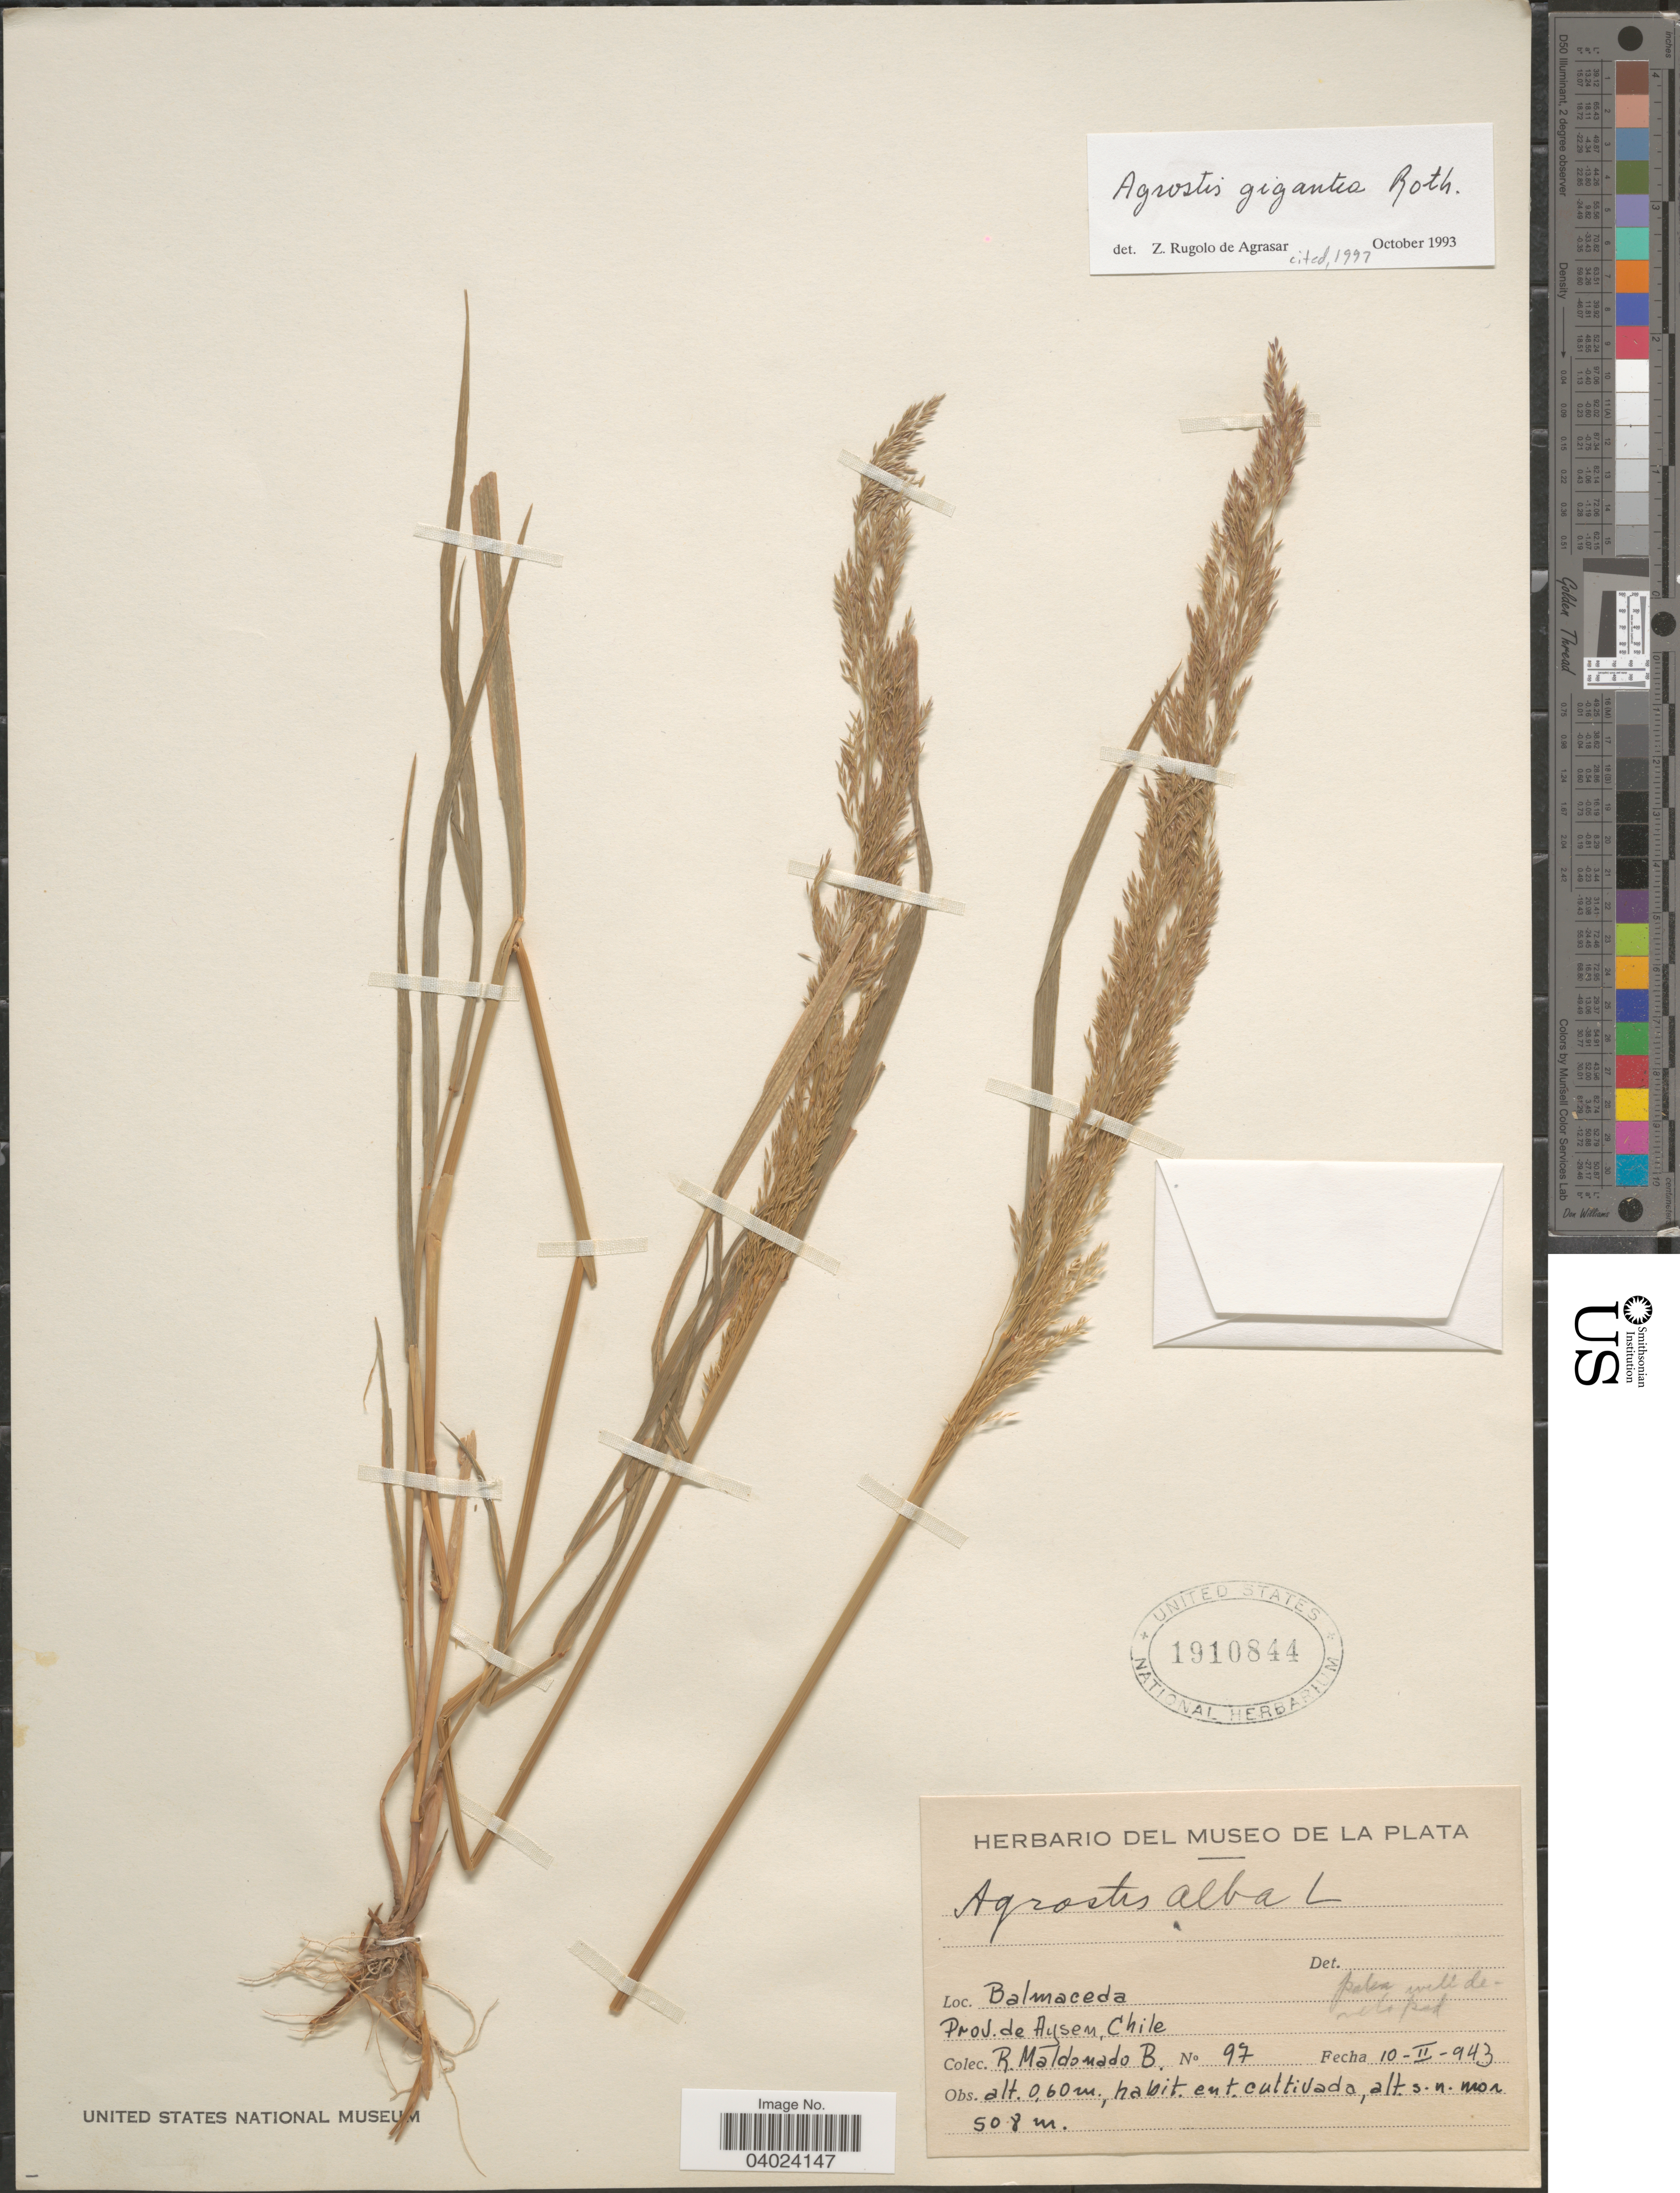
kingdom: Plantae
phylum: Tracheophyta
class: Liliopsida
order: Poales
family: Poaceae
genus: Agrostis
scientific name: Agrostis gigantea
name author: Roth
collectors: R. Maldonado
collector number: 97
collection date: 1943-02-10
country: Chile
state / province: Aisén (XI)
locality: Balmaceda. Prov. de Aysen.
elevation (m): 508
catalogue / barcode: US 1910844